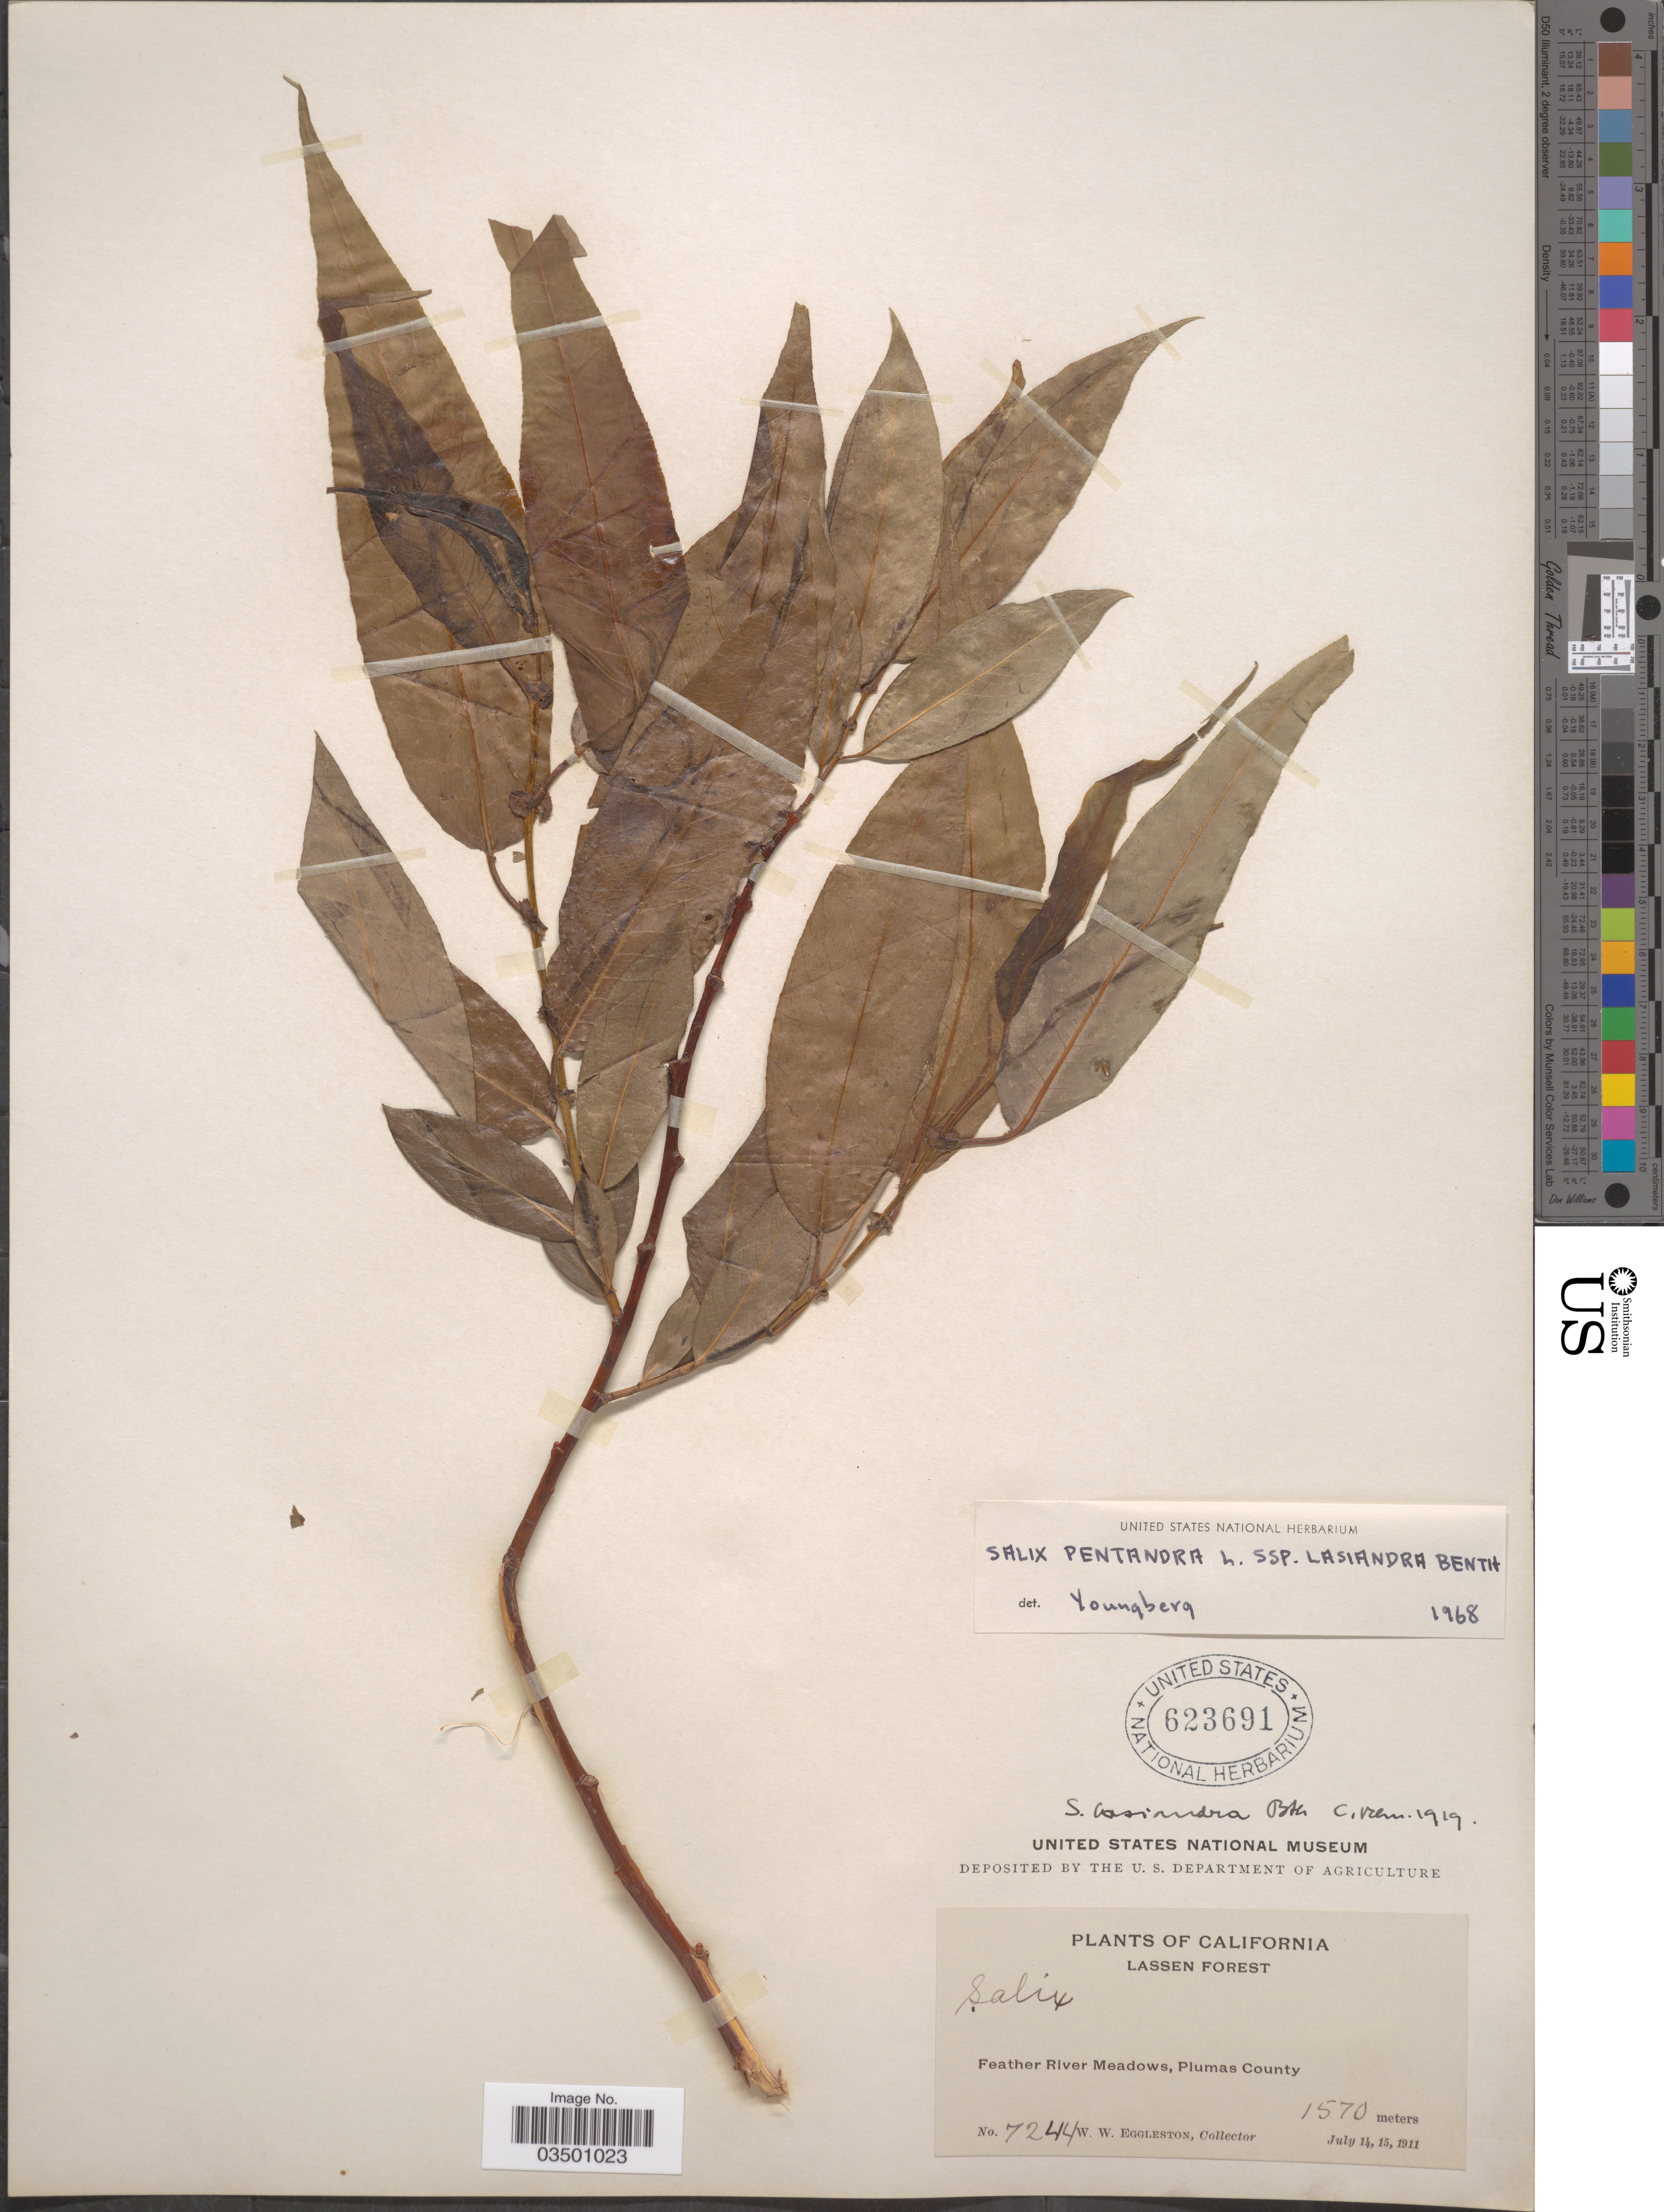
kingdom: Plantae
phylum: Tracheophyta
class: Magnoliopsida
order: Malpighiales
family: Salicaceae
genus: Salix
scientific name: Salix lasiandra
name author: Benth.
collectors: W. W. Eggleston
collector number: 7244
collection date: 1911-07-14/1911-07-15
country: United States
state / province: California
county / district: Plumas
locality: Lassen Forest. Feather River Meadows, Plumas County.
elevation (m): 1570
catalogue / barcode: US 623691